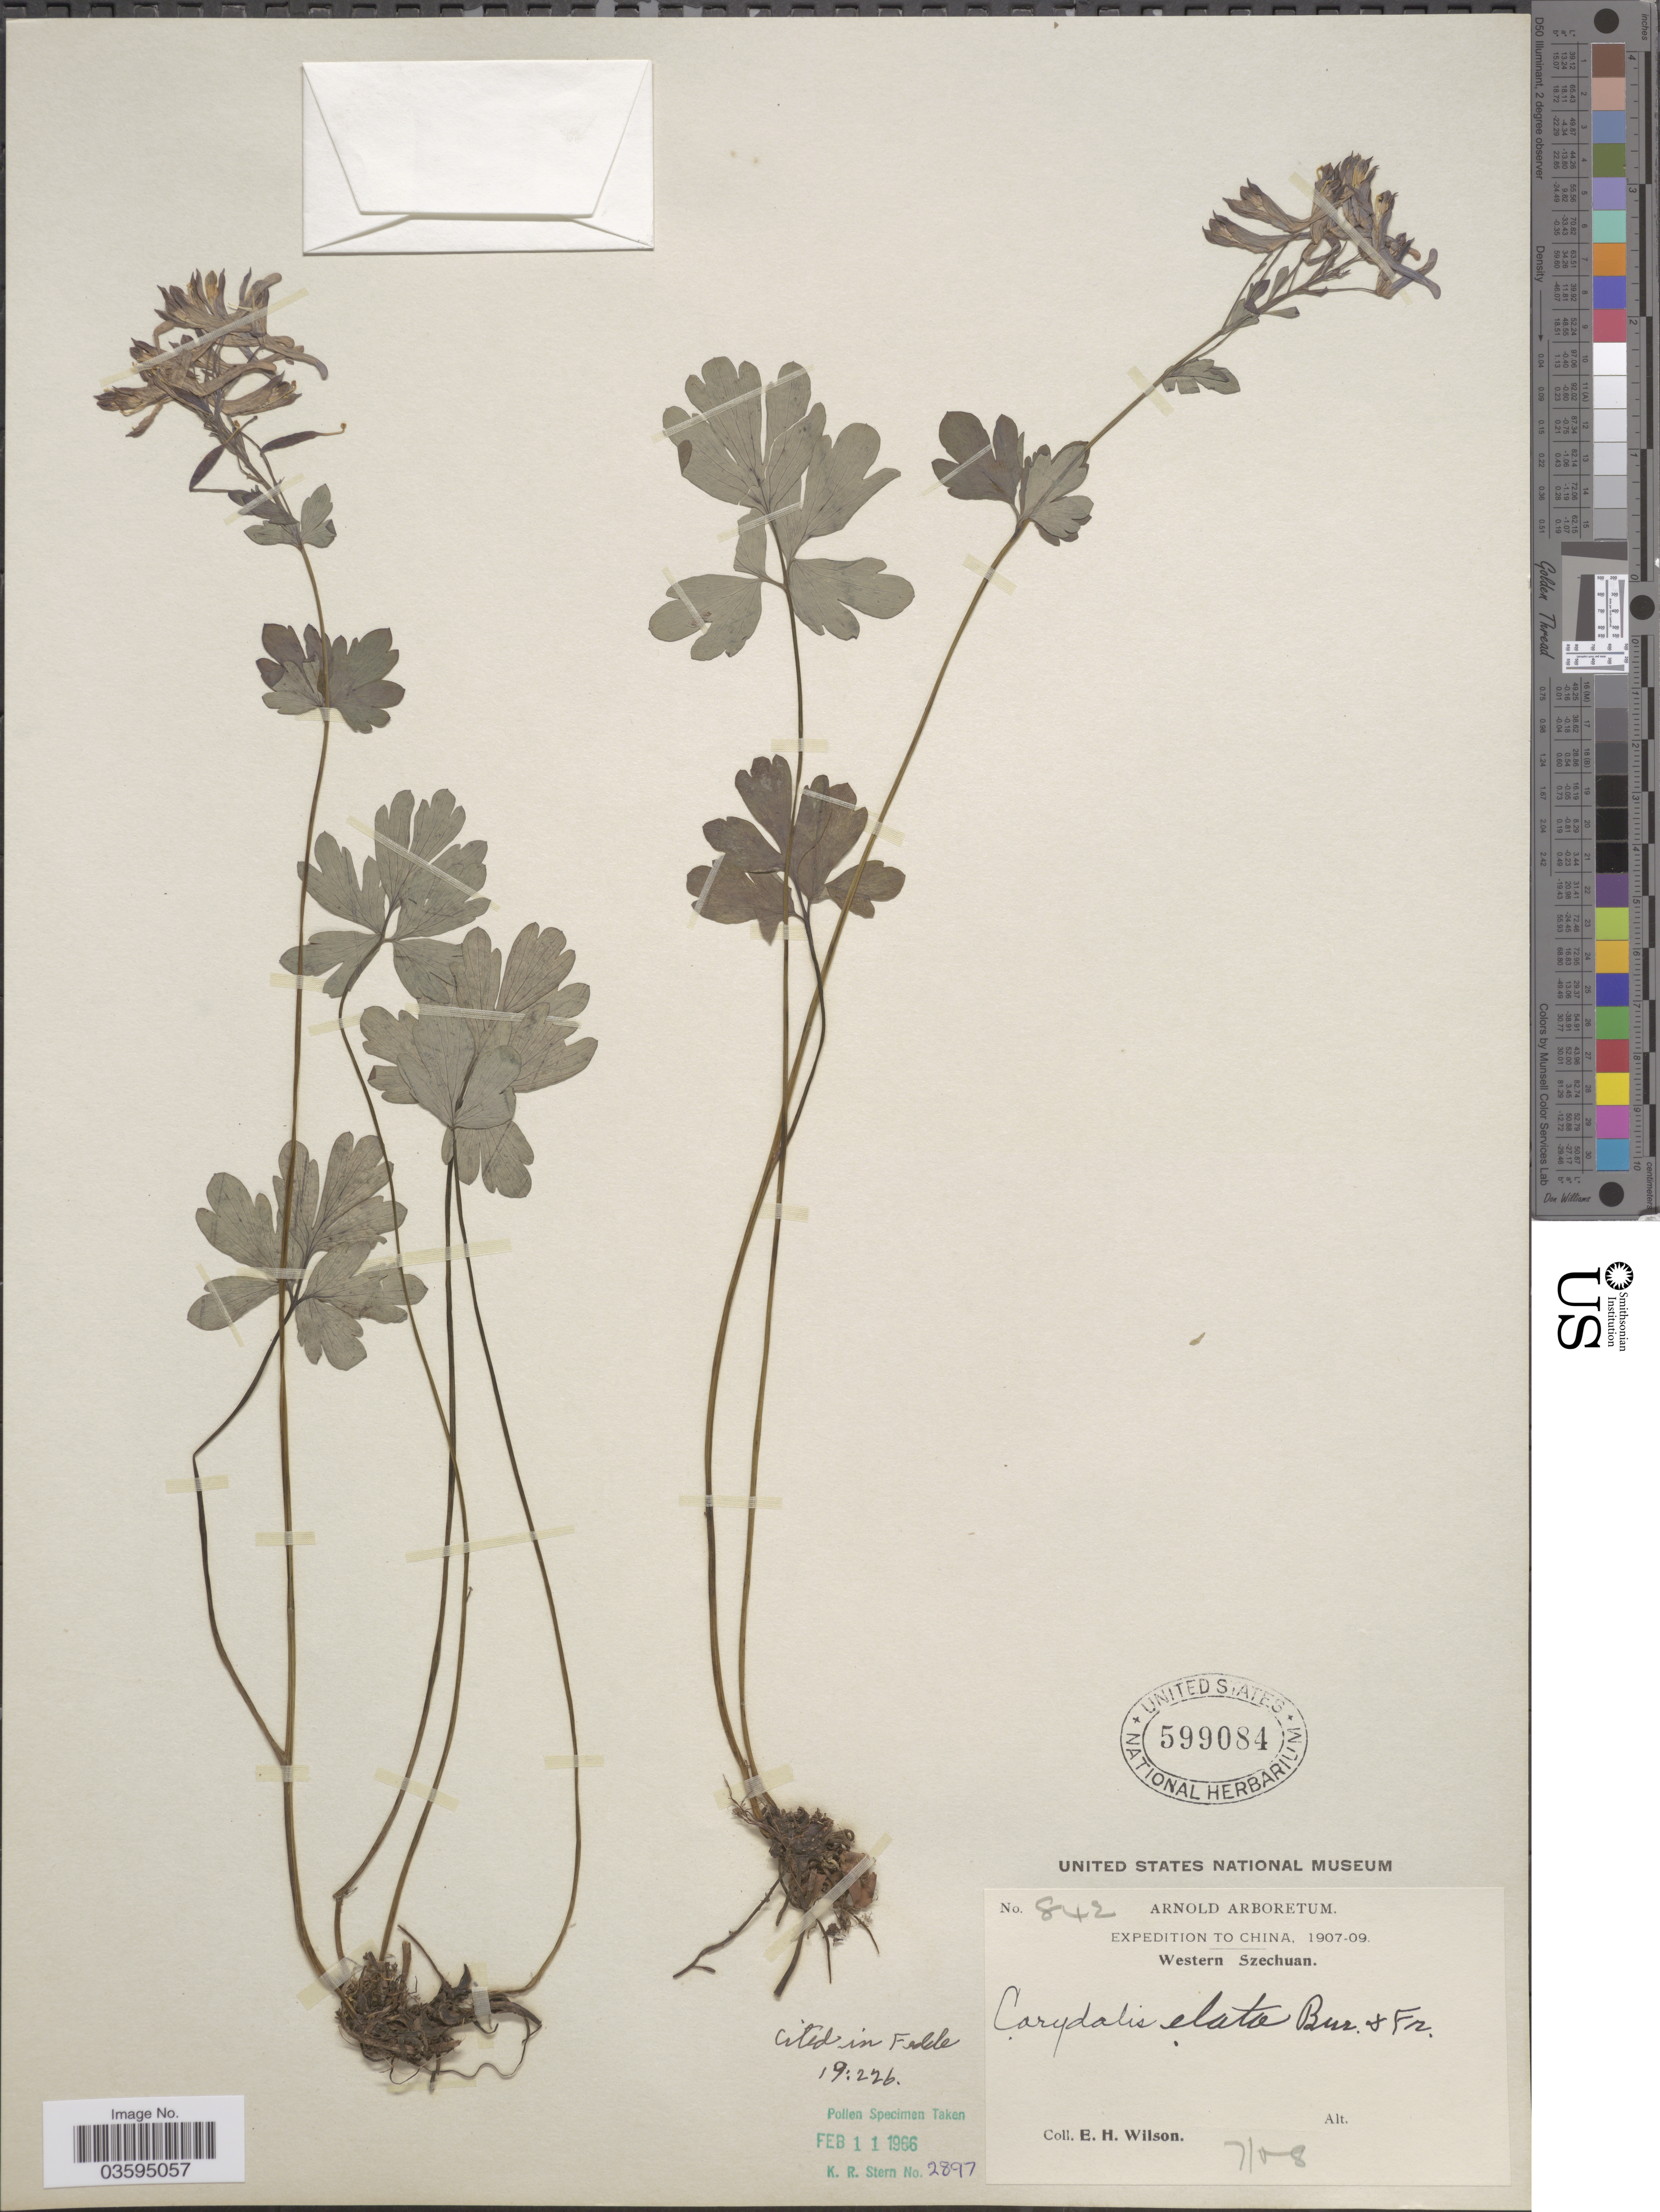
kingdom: Plantae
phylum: Tracheophyta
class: Magnoliopsida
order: Ranunculales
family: Papaveraceae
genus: Corydalis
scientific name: Corydalis elata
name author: Bureau & Franch.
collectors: E. Wilson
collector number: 842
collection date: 1908-07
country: China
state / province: Sichuan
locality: Western Szechuan.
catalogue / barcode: US 599084